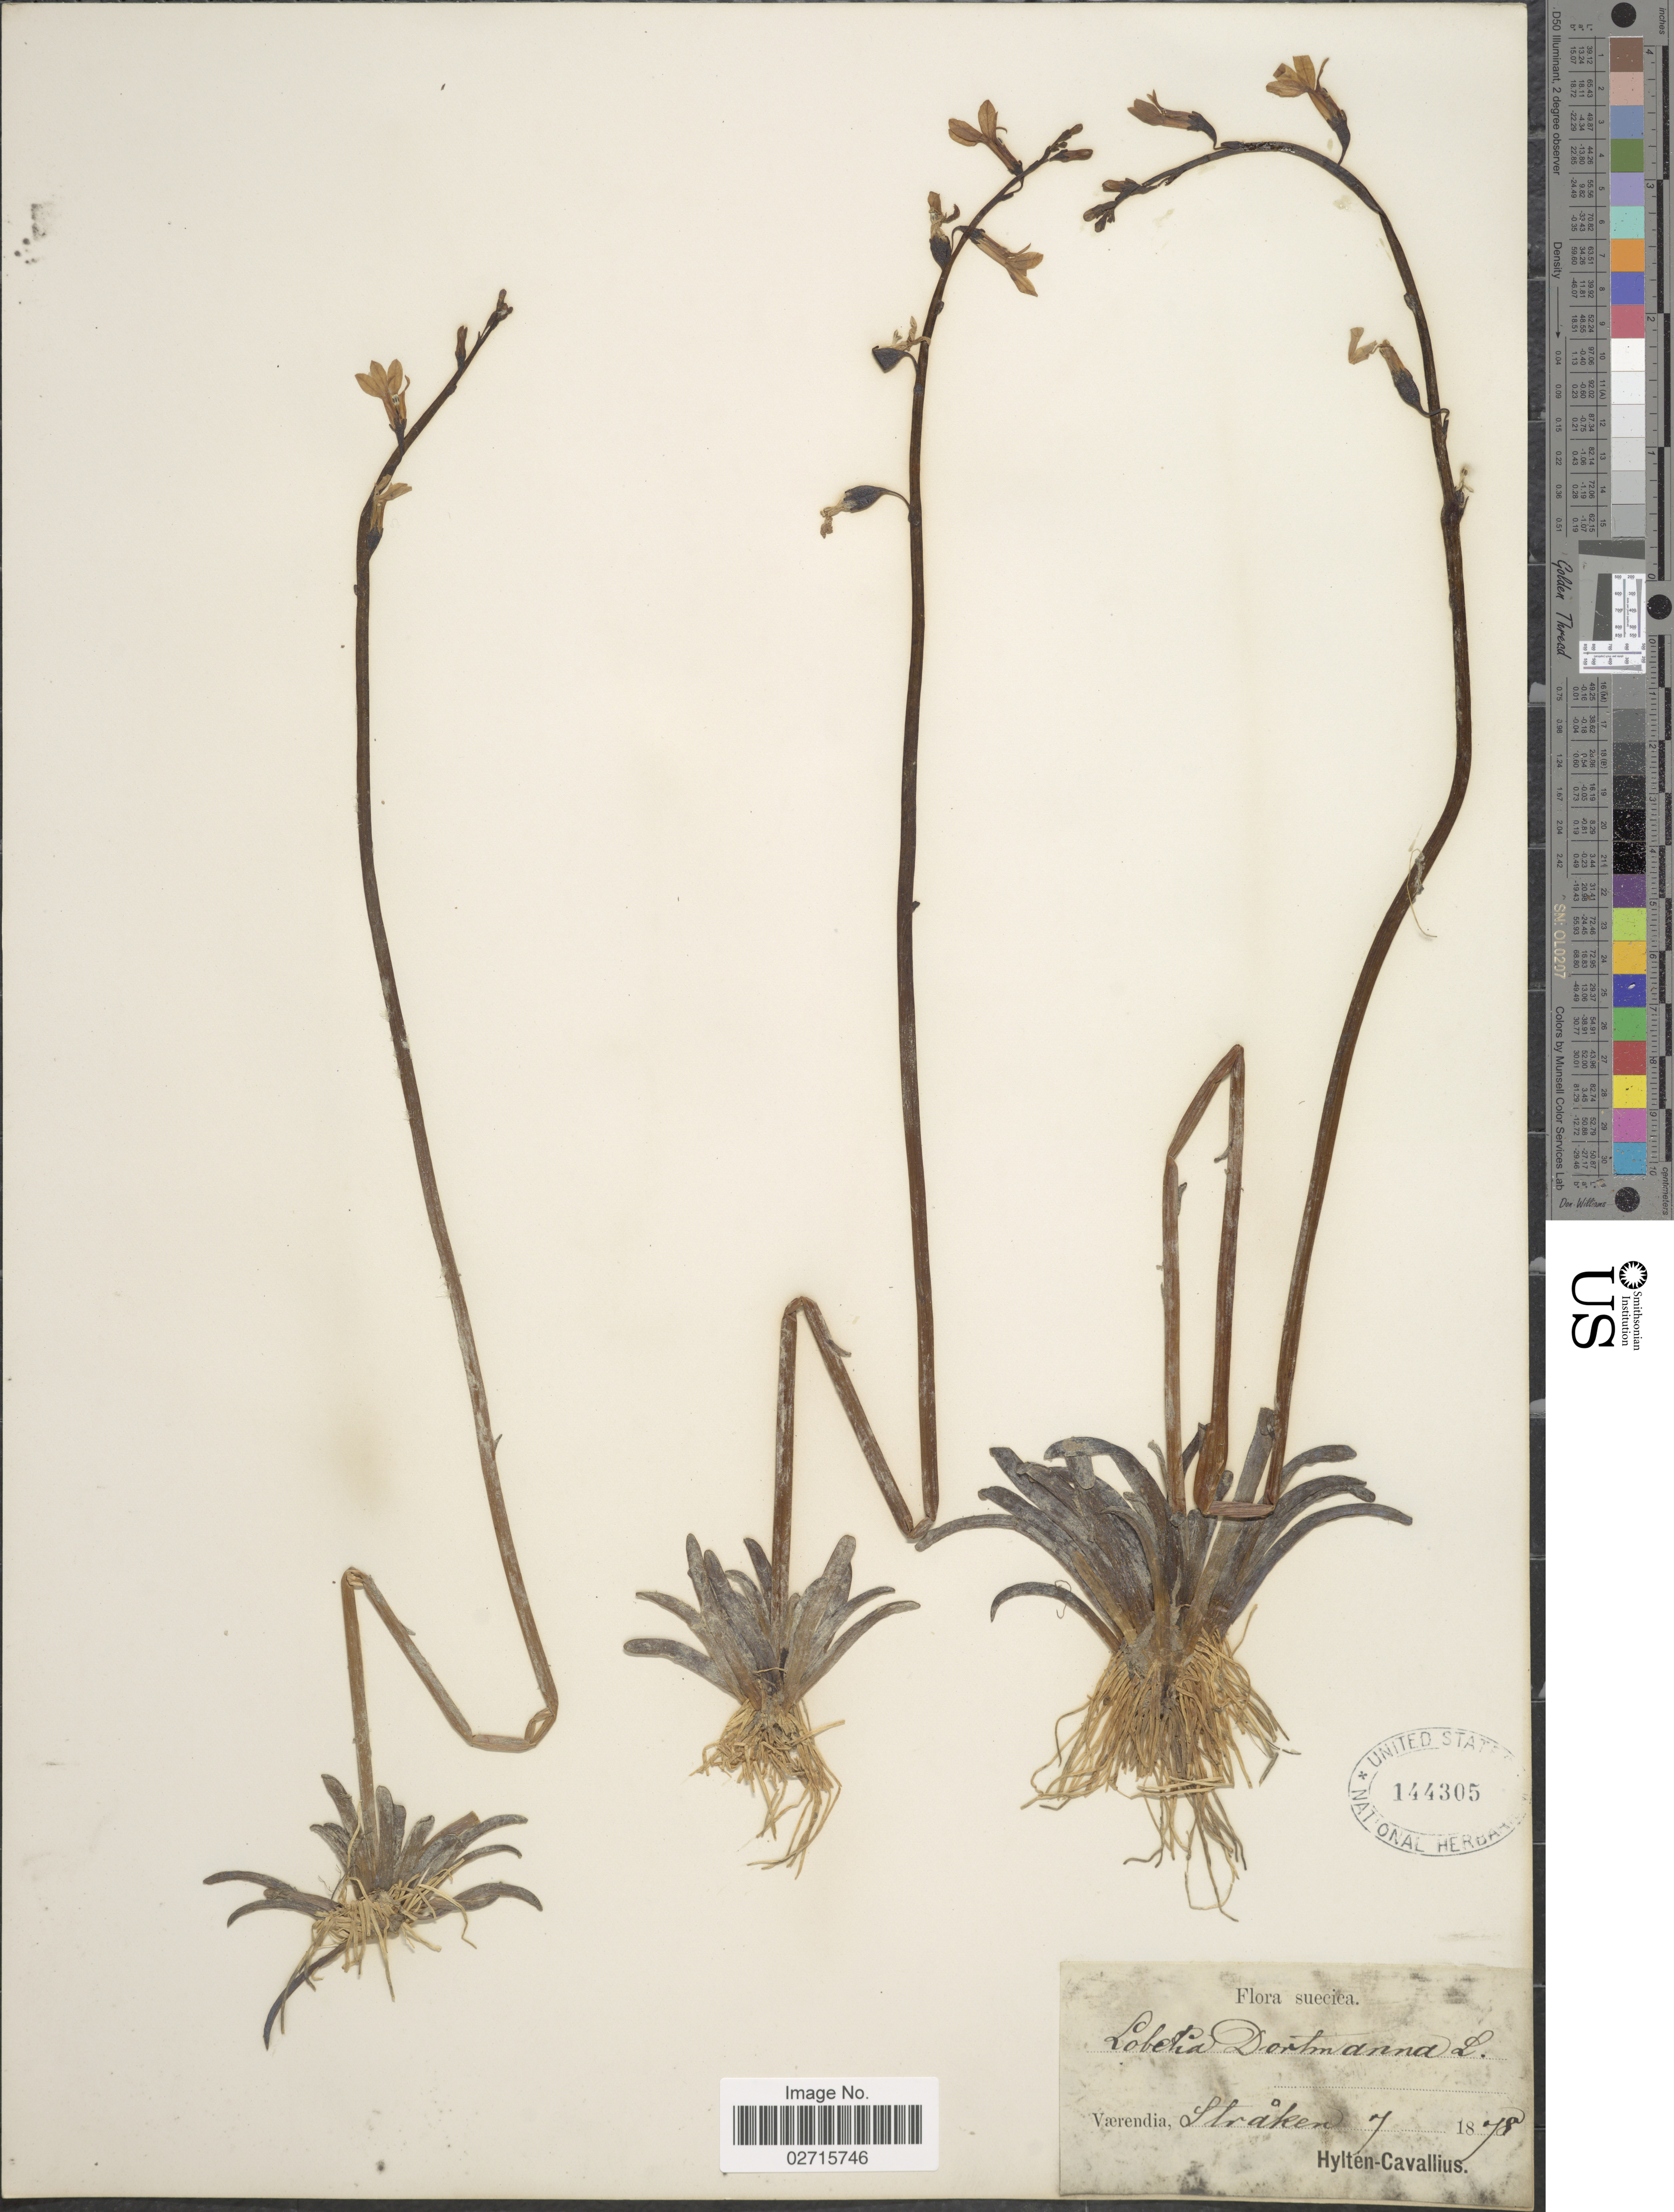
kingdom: Plantae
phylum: Tracheophyta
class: Magnoliopsida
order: Asterales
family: Campanulaceae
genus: Lobelia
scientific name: Lobelia dortmanna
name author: L.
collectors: Hyltén-Cavallius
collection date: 1878-07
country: Sweden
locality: Suecica. Værendia, Straken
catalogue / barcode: US 144305